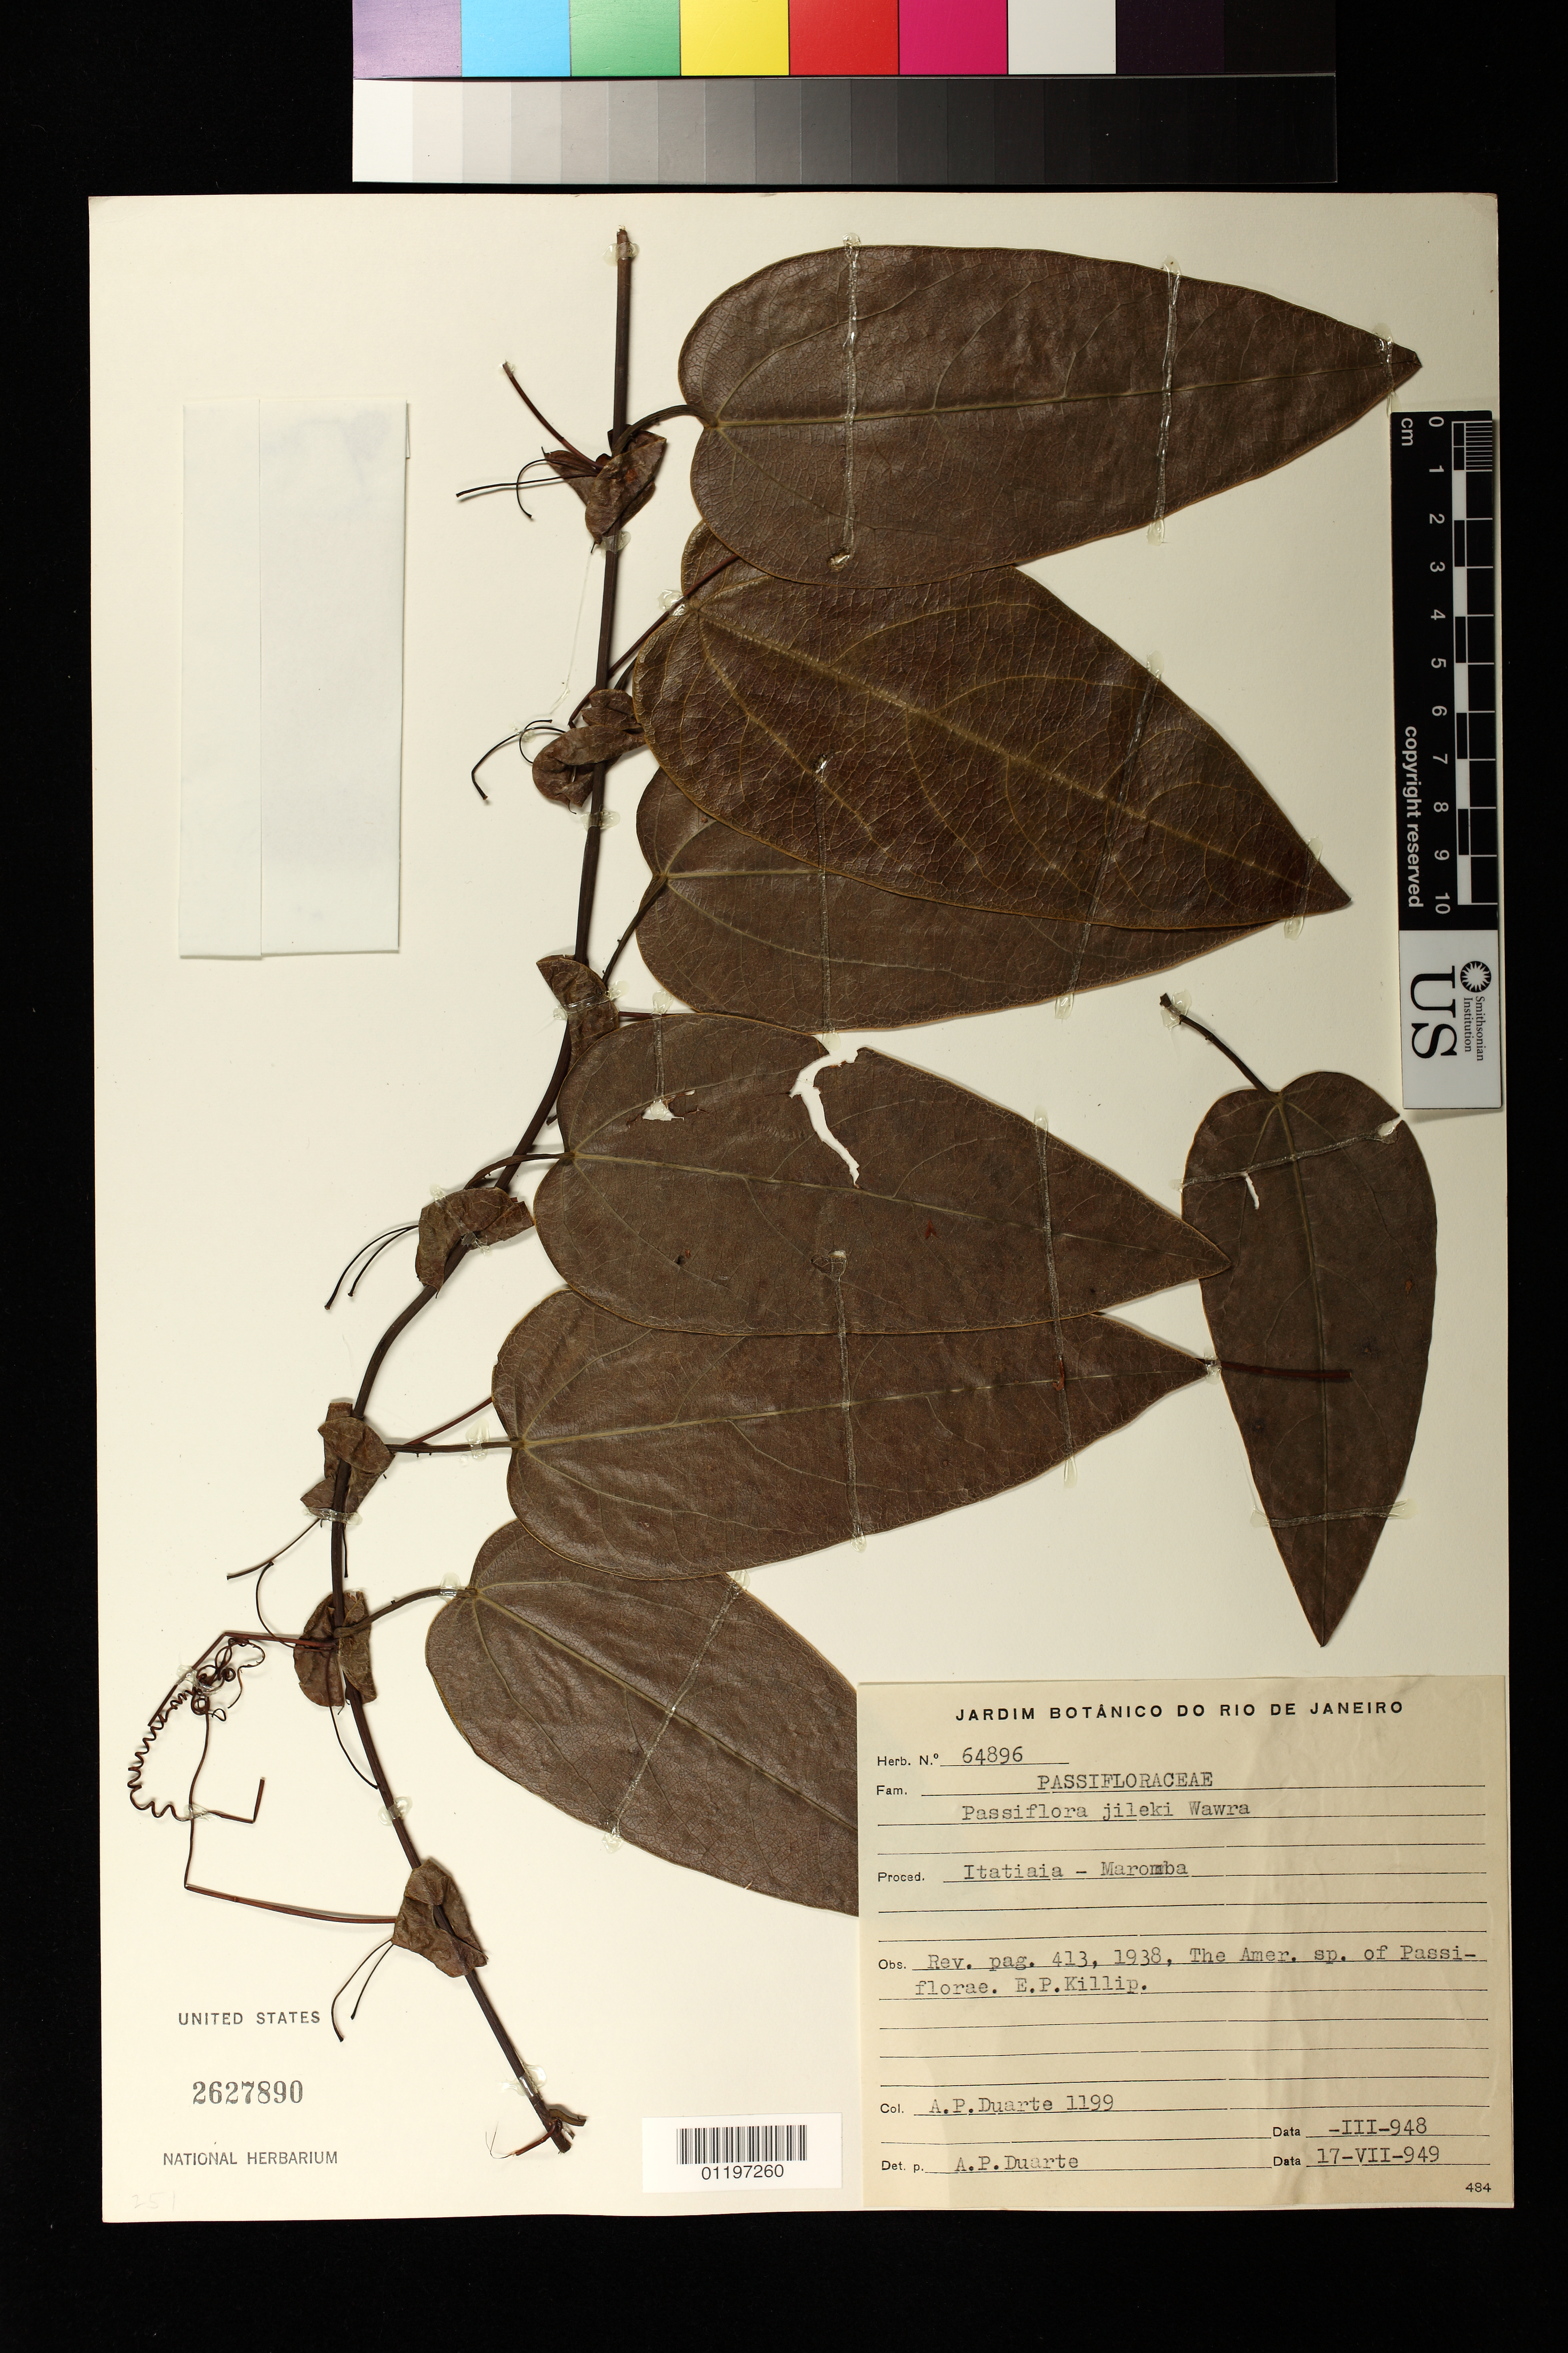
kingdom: Plantae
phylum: Tracheophyta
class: Magnoliopsida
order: Malpighiales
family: Passifloraceae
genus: Passiflora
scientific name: Passiflora jilekii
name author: Wawra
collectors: A. P. Duarte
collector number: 1199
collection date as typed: Mar 1948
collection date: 1948-03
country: Brazil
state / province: Rio de Janeiro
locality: Itatiaia - Maromba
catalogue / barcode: US 2627890